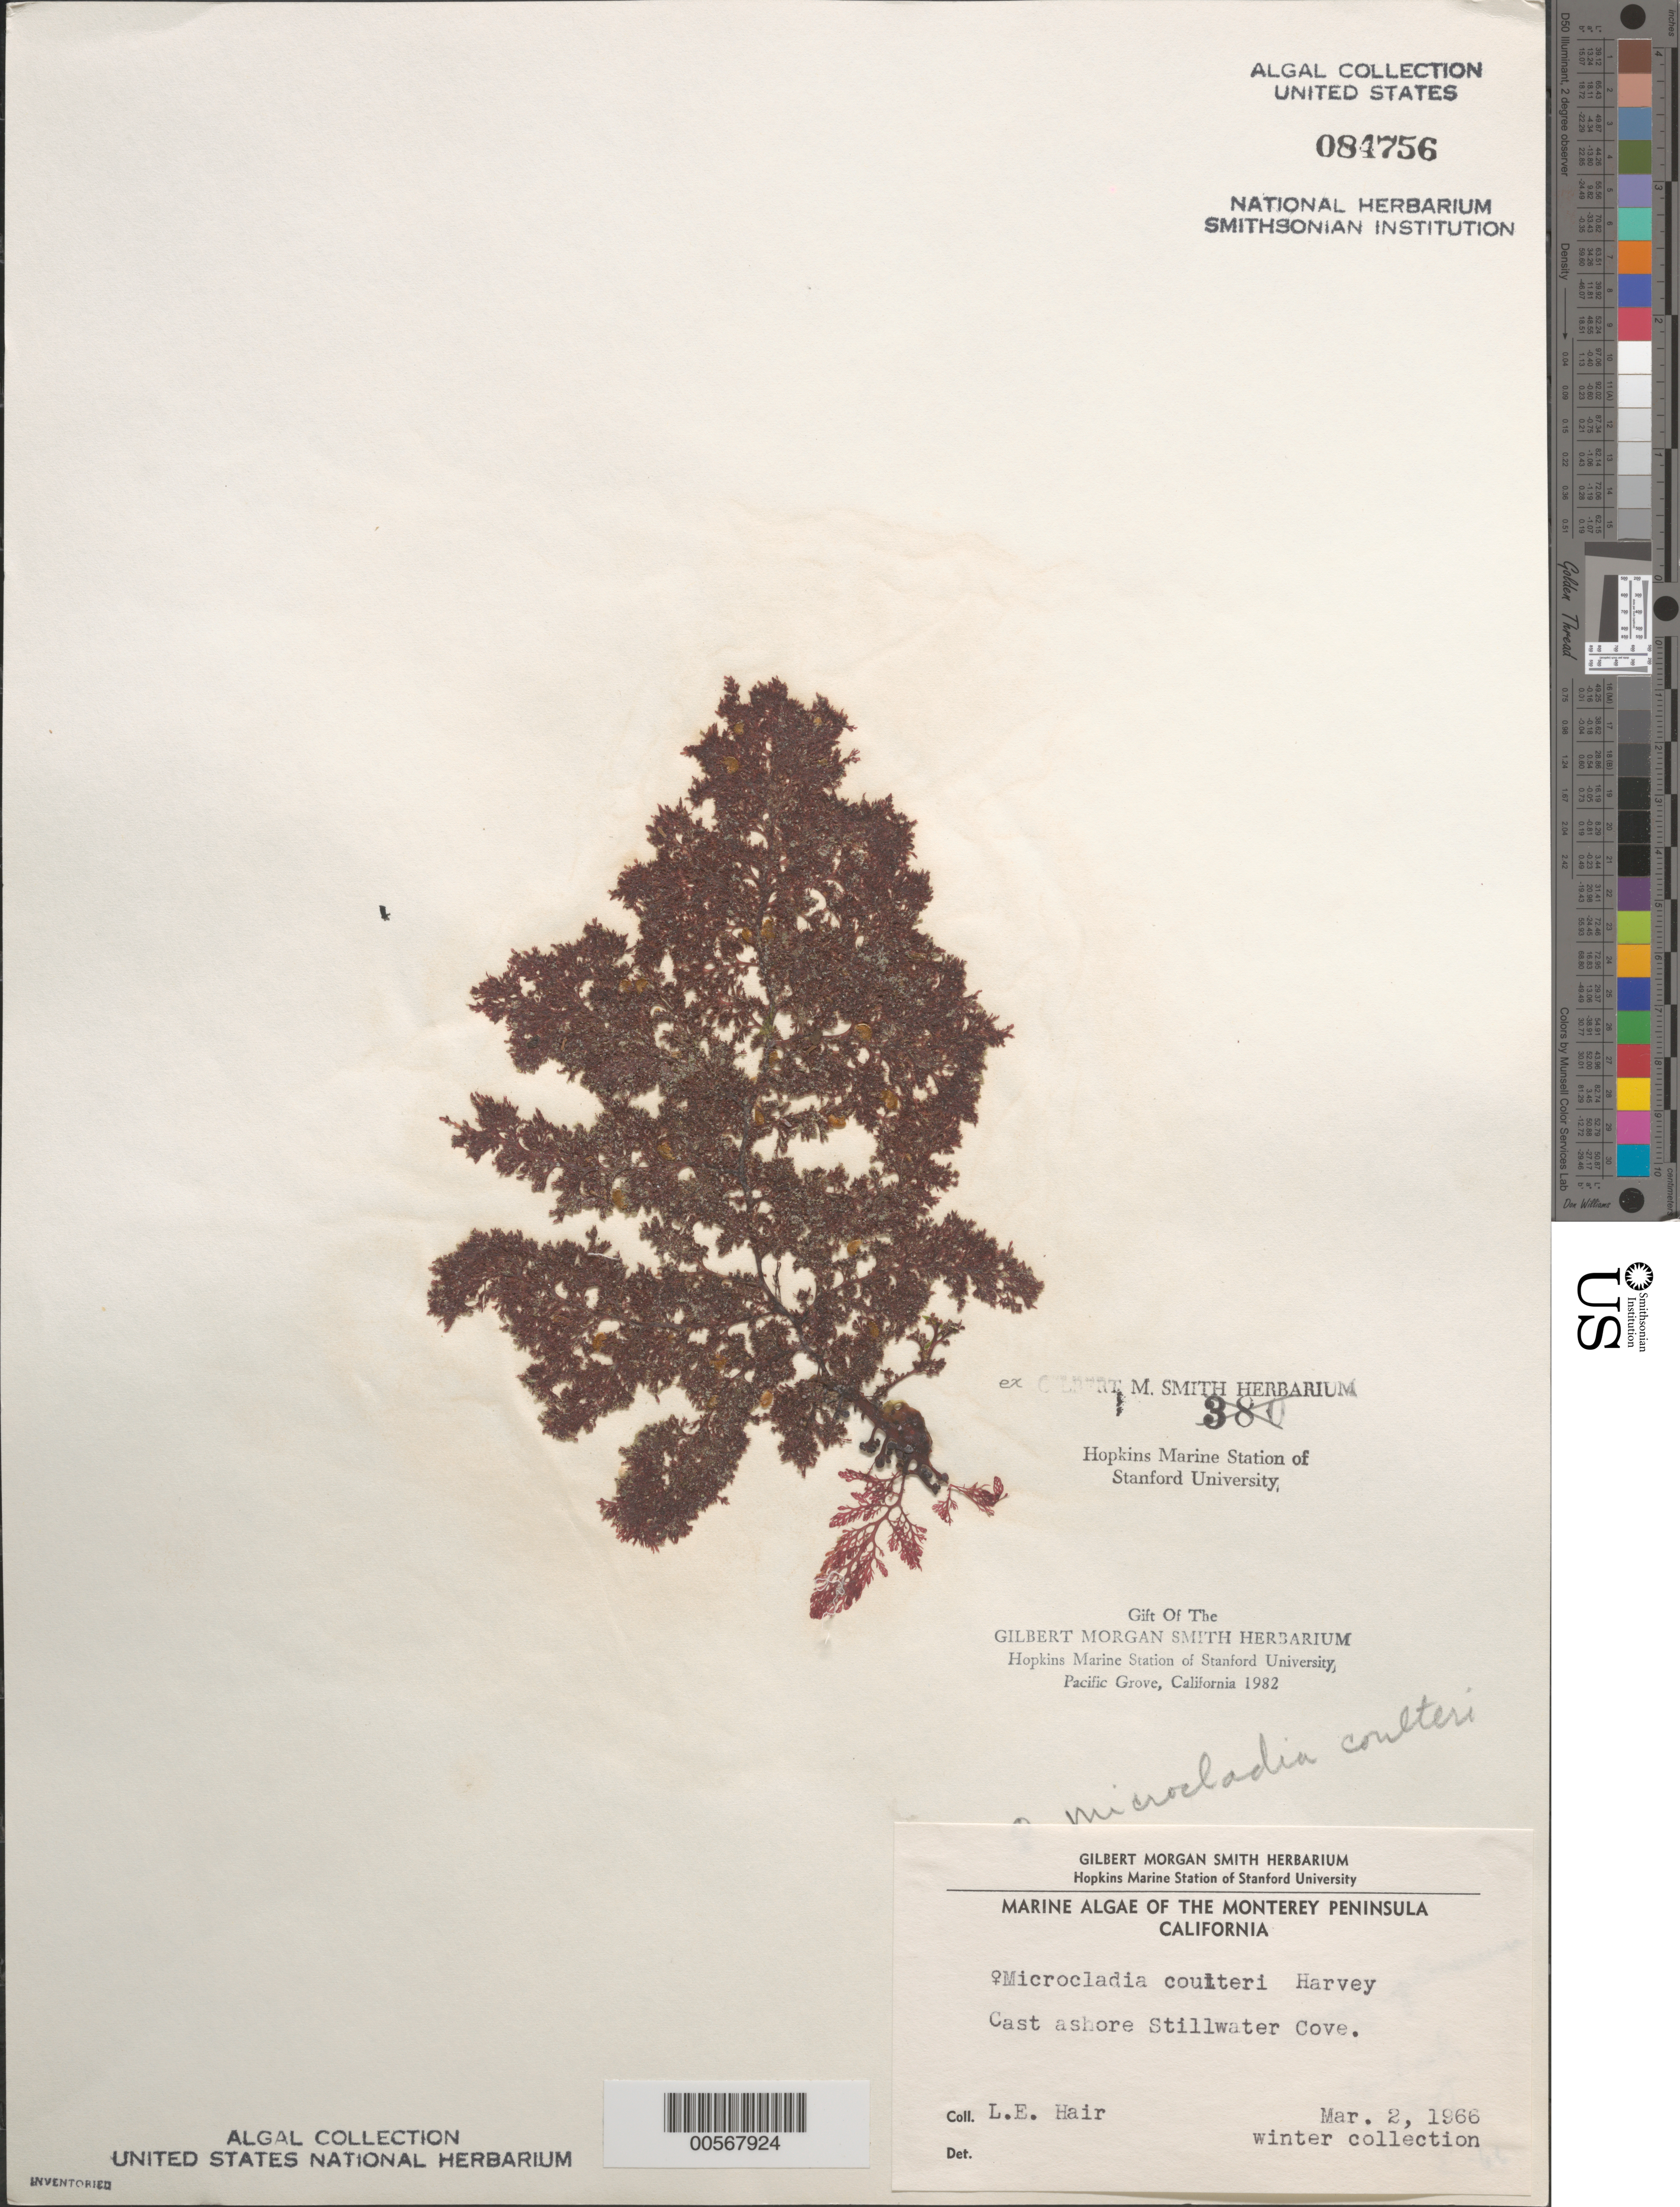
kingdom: Plantae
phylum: Rhodophyta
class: Florideophyceae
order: Ceramiales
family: Ceramiaceae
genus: Microcladia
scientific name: Microcladia coulteri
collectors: L. Hair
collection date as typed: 02 Mar 1966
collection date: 1966-03-02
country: United States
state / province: California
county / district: Monterey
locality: Stillwater Cove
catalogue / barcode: US 84756